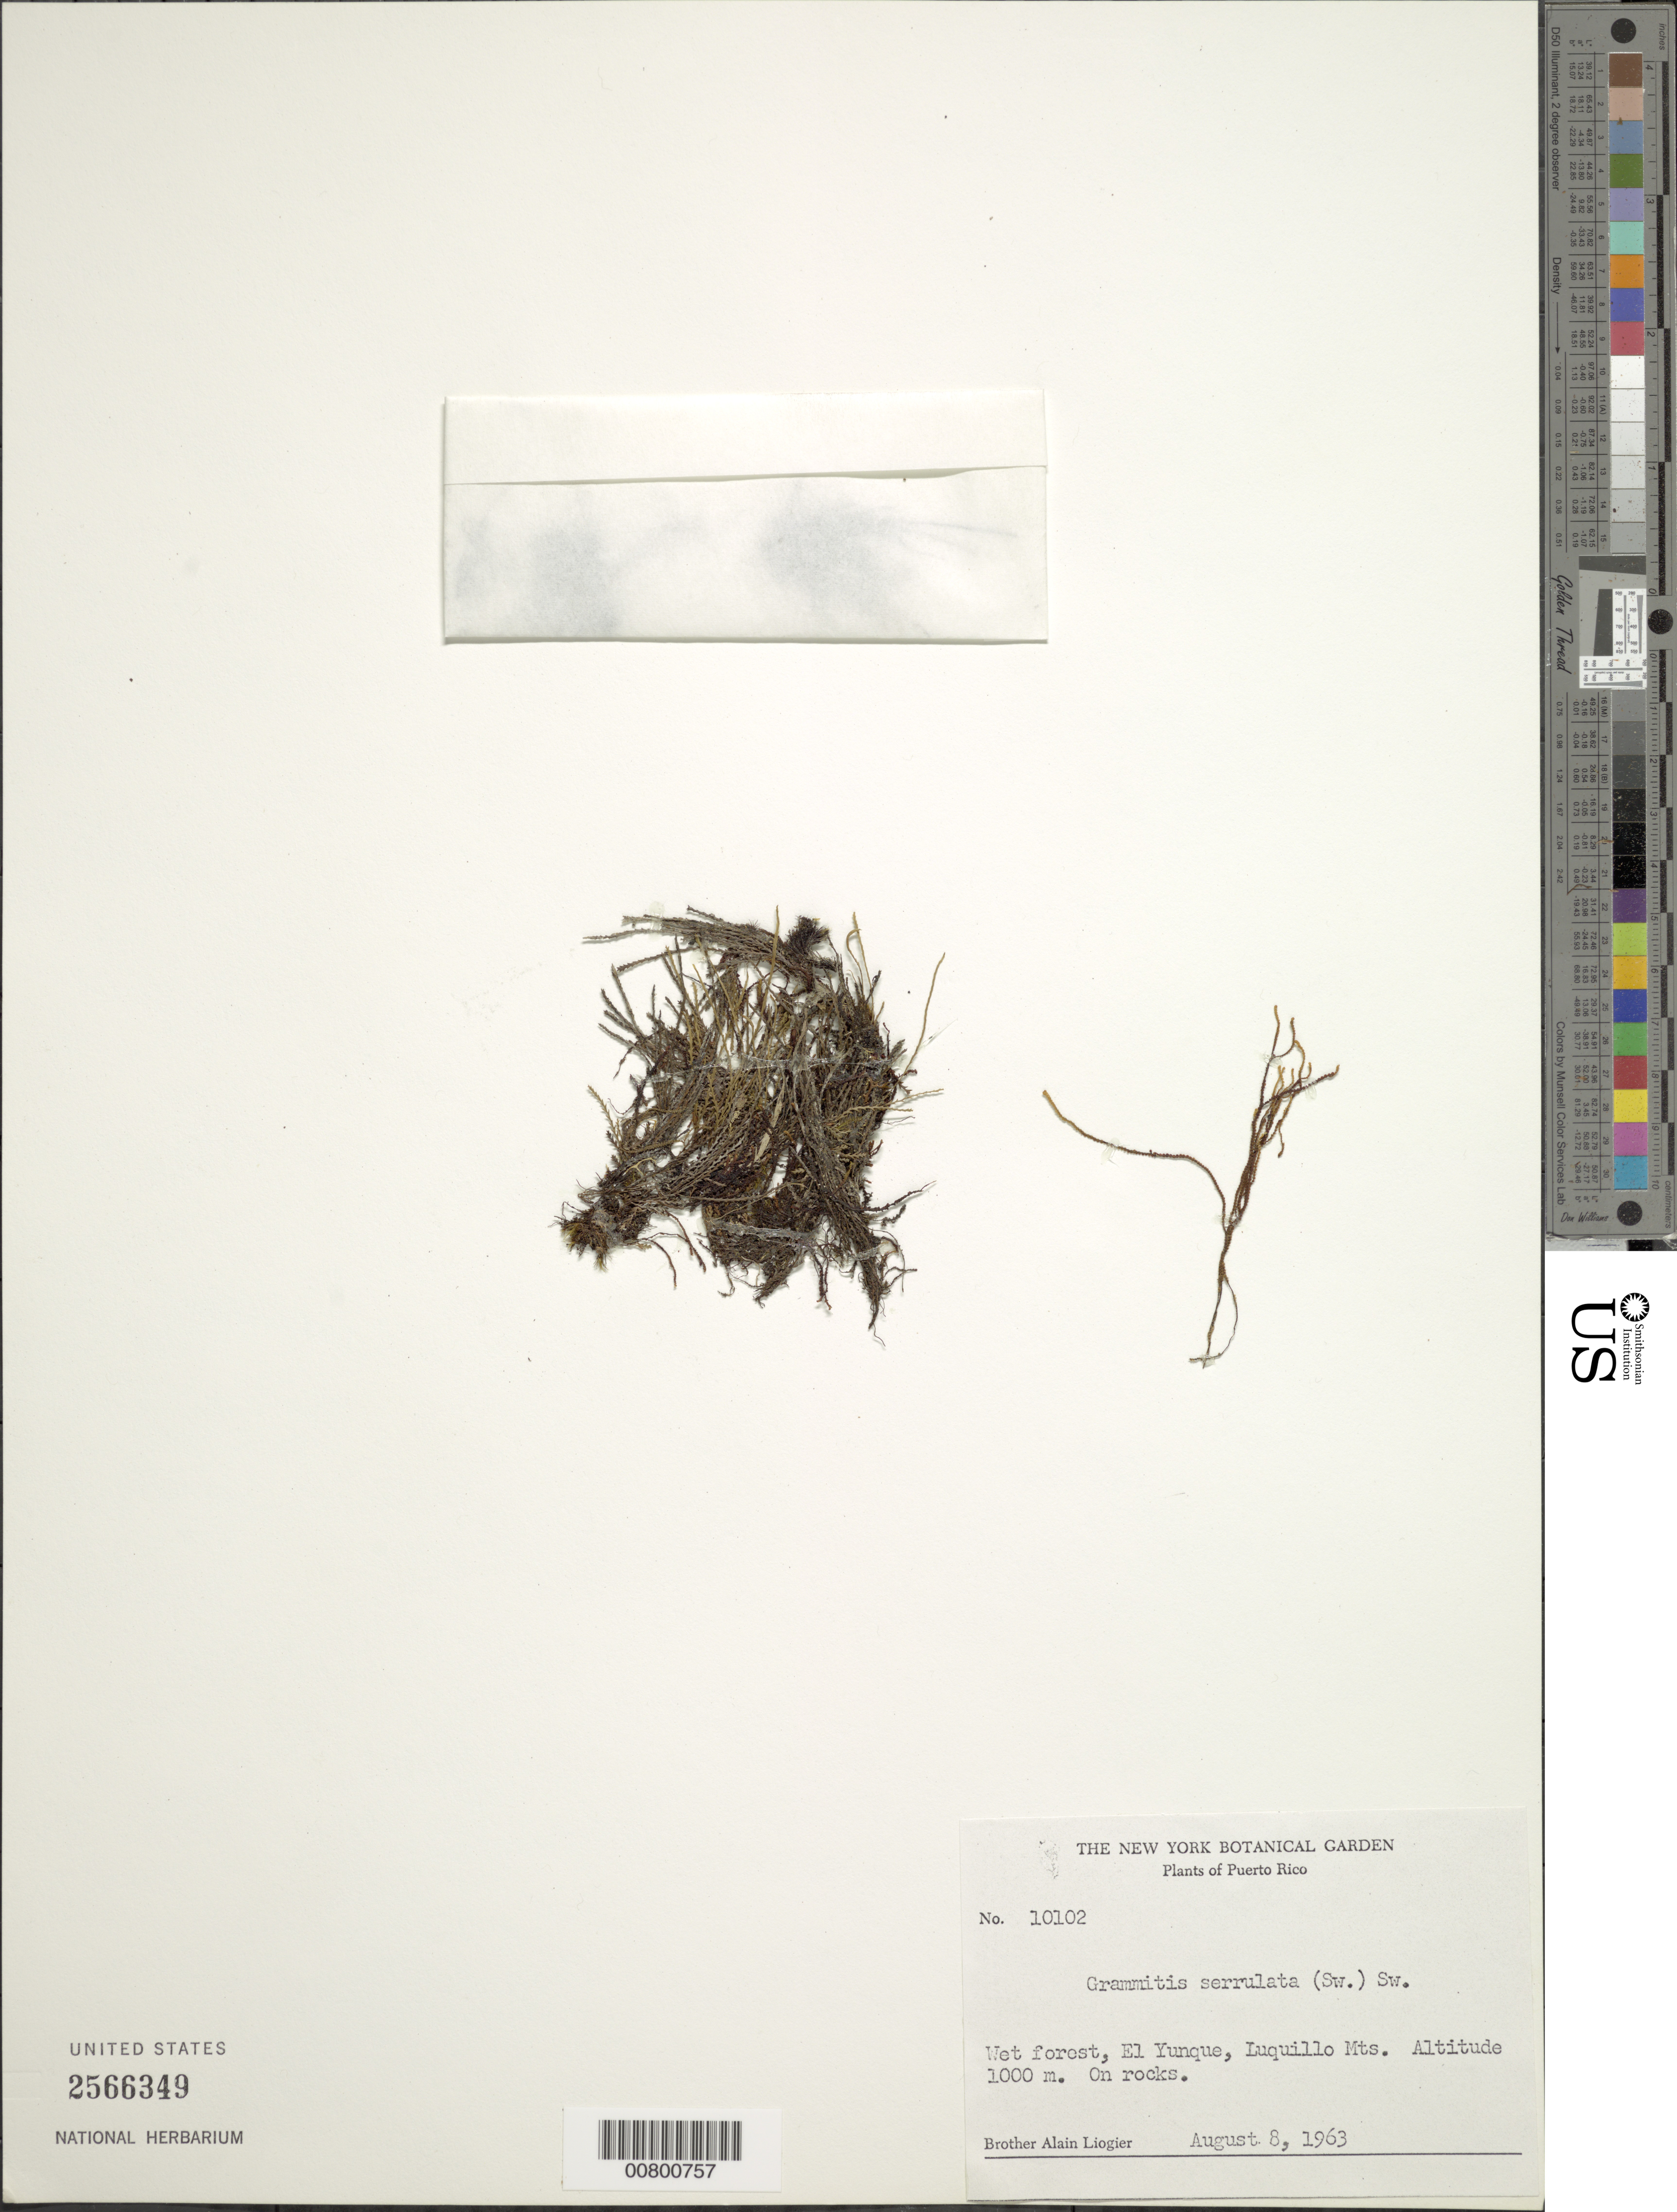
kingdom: Plantae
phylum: Tracheophyta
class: Polypodiopsida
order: Polypodiales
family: Polypodiaceae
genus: Cochlidium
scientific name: Cochlidium serrulatum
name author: (Sw.) L.E. Bishop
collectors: A. H. Liogier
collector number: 10102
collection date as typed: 08 Aug 1963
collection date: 1963-08-08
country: Puerto Rico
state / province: Luquillo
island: Puerto Rico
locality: Luquillo Mts., El Yunque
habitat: Wet forest, on rocks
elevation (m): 1000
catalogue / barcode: US 2566349